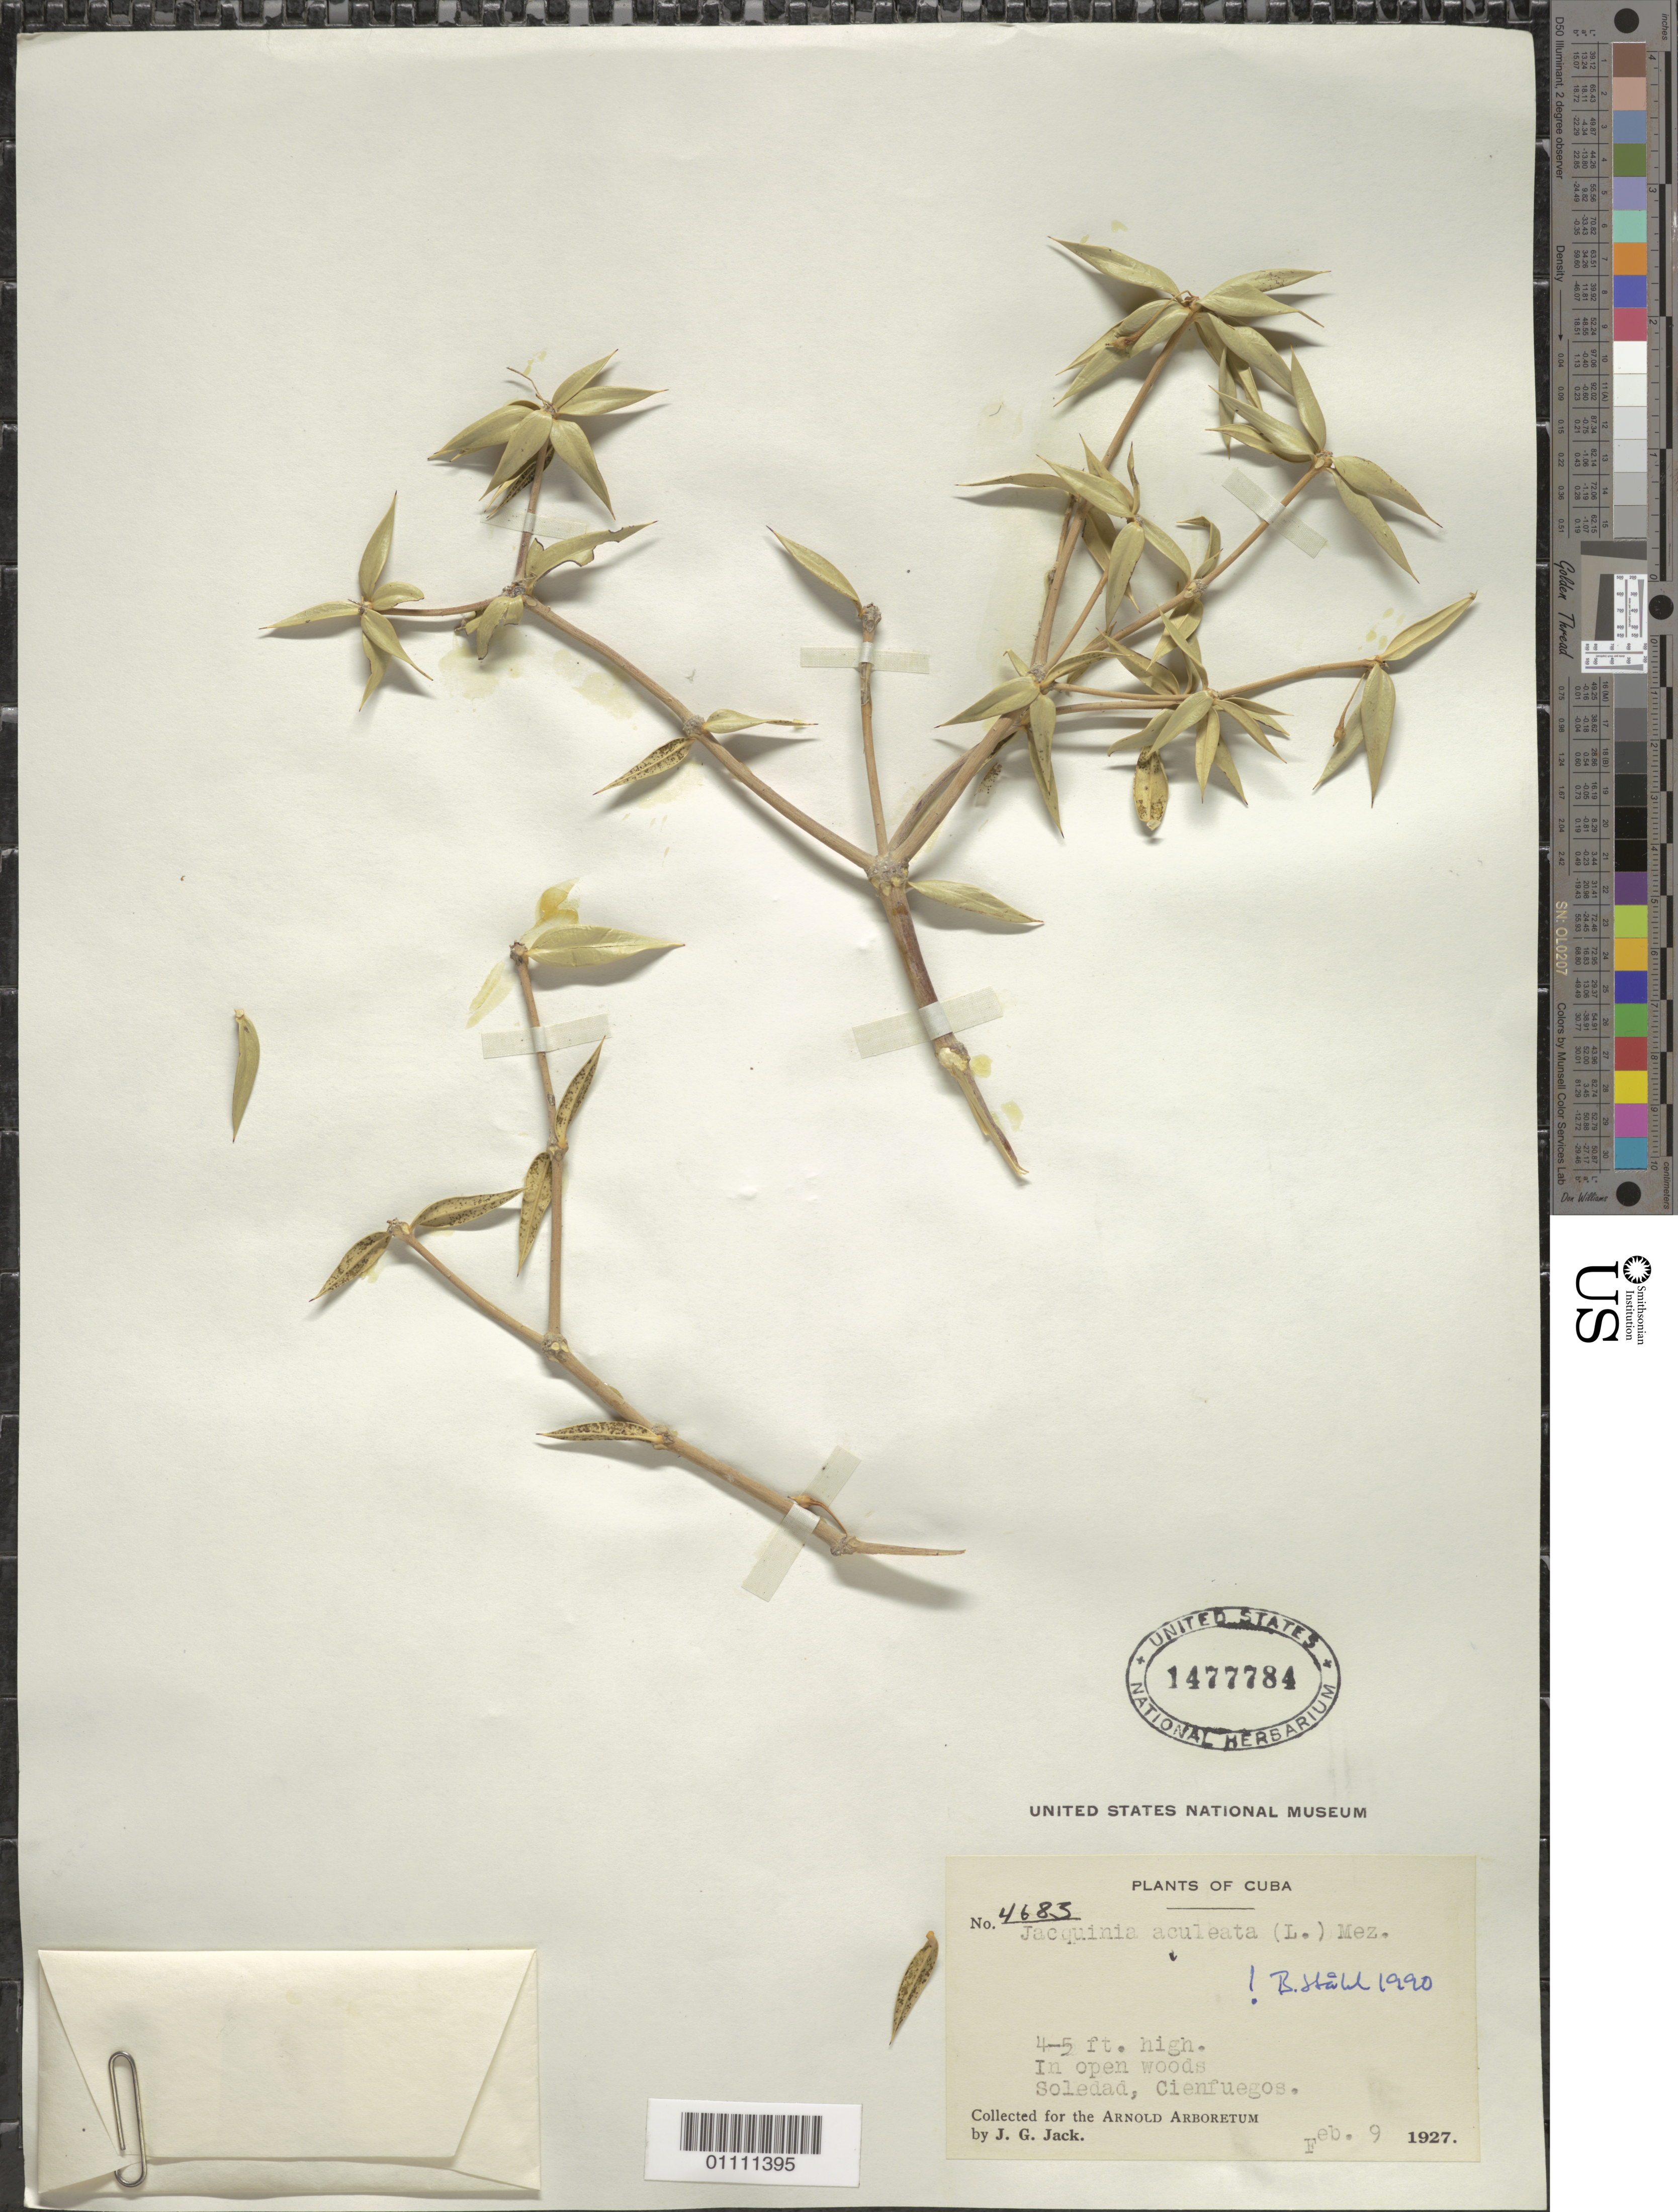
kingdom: Plantae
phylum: Tracheophyta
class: Magnoliopsida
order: Ericales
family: Primulaceae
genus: Jacquinia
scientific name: Jacquinia aculeata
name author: (L.) Mez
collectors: J. G. Jack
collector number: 4683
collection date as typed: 09 Feb 1927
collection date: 1927-02-09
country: Cuba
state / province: Cienfuegos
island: Cuba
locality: In open woods, Soledad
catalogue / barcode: US 1477784